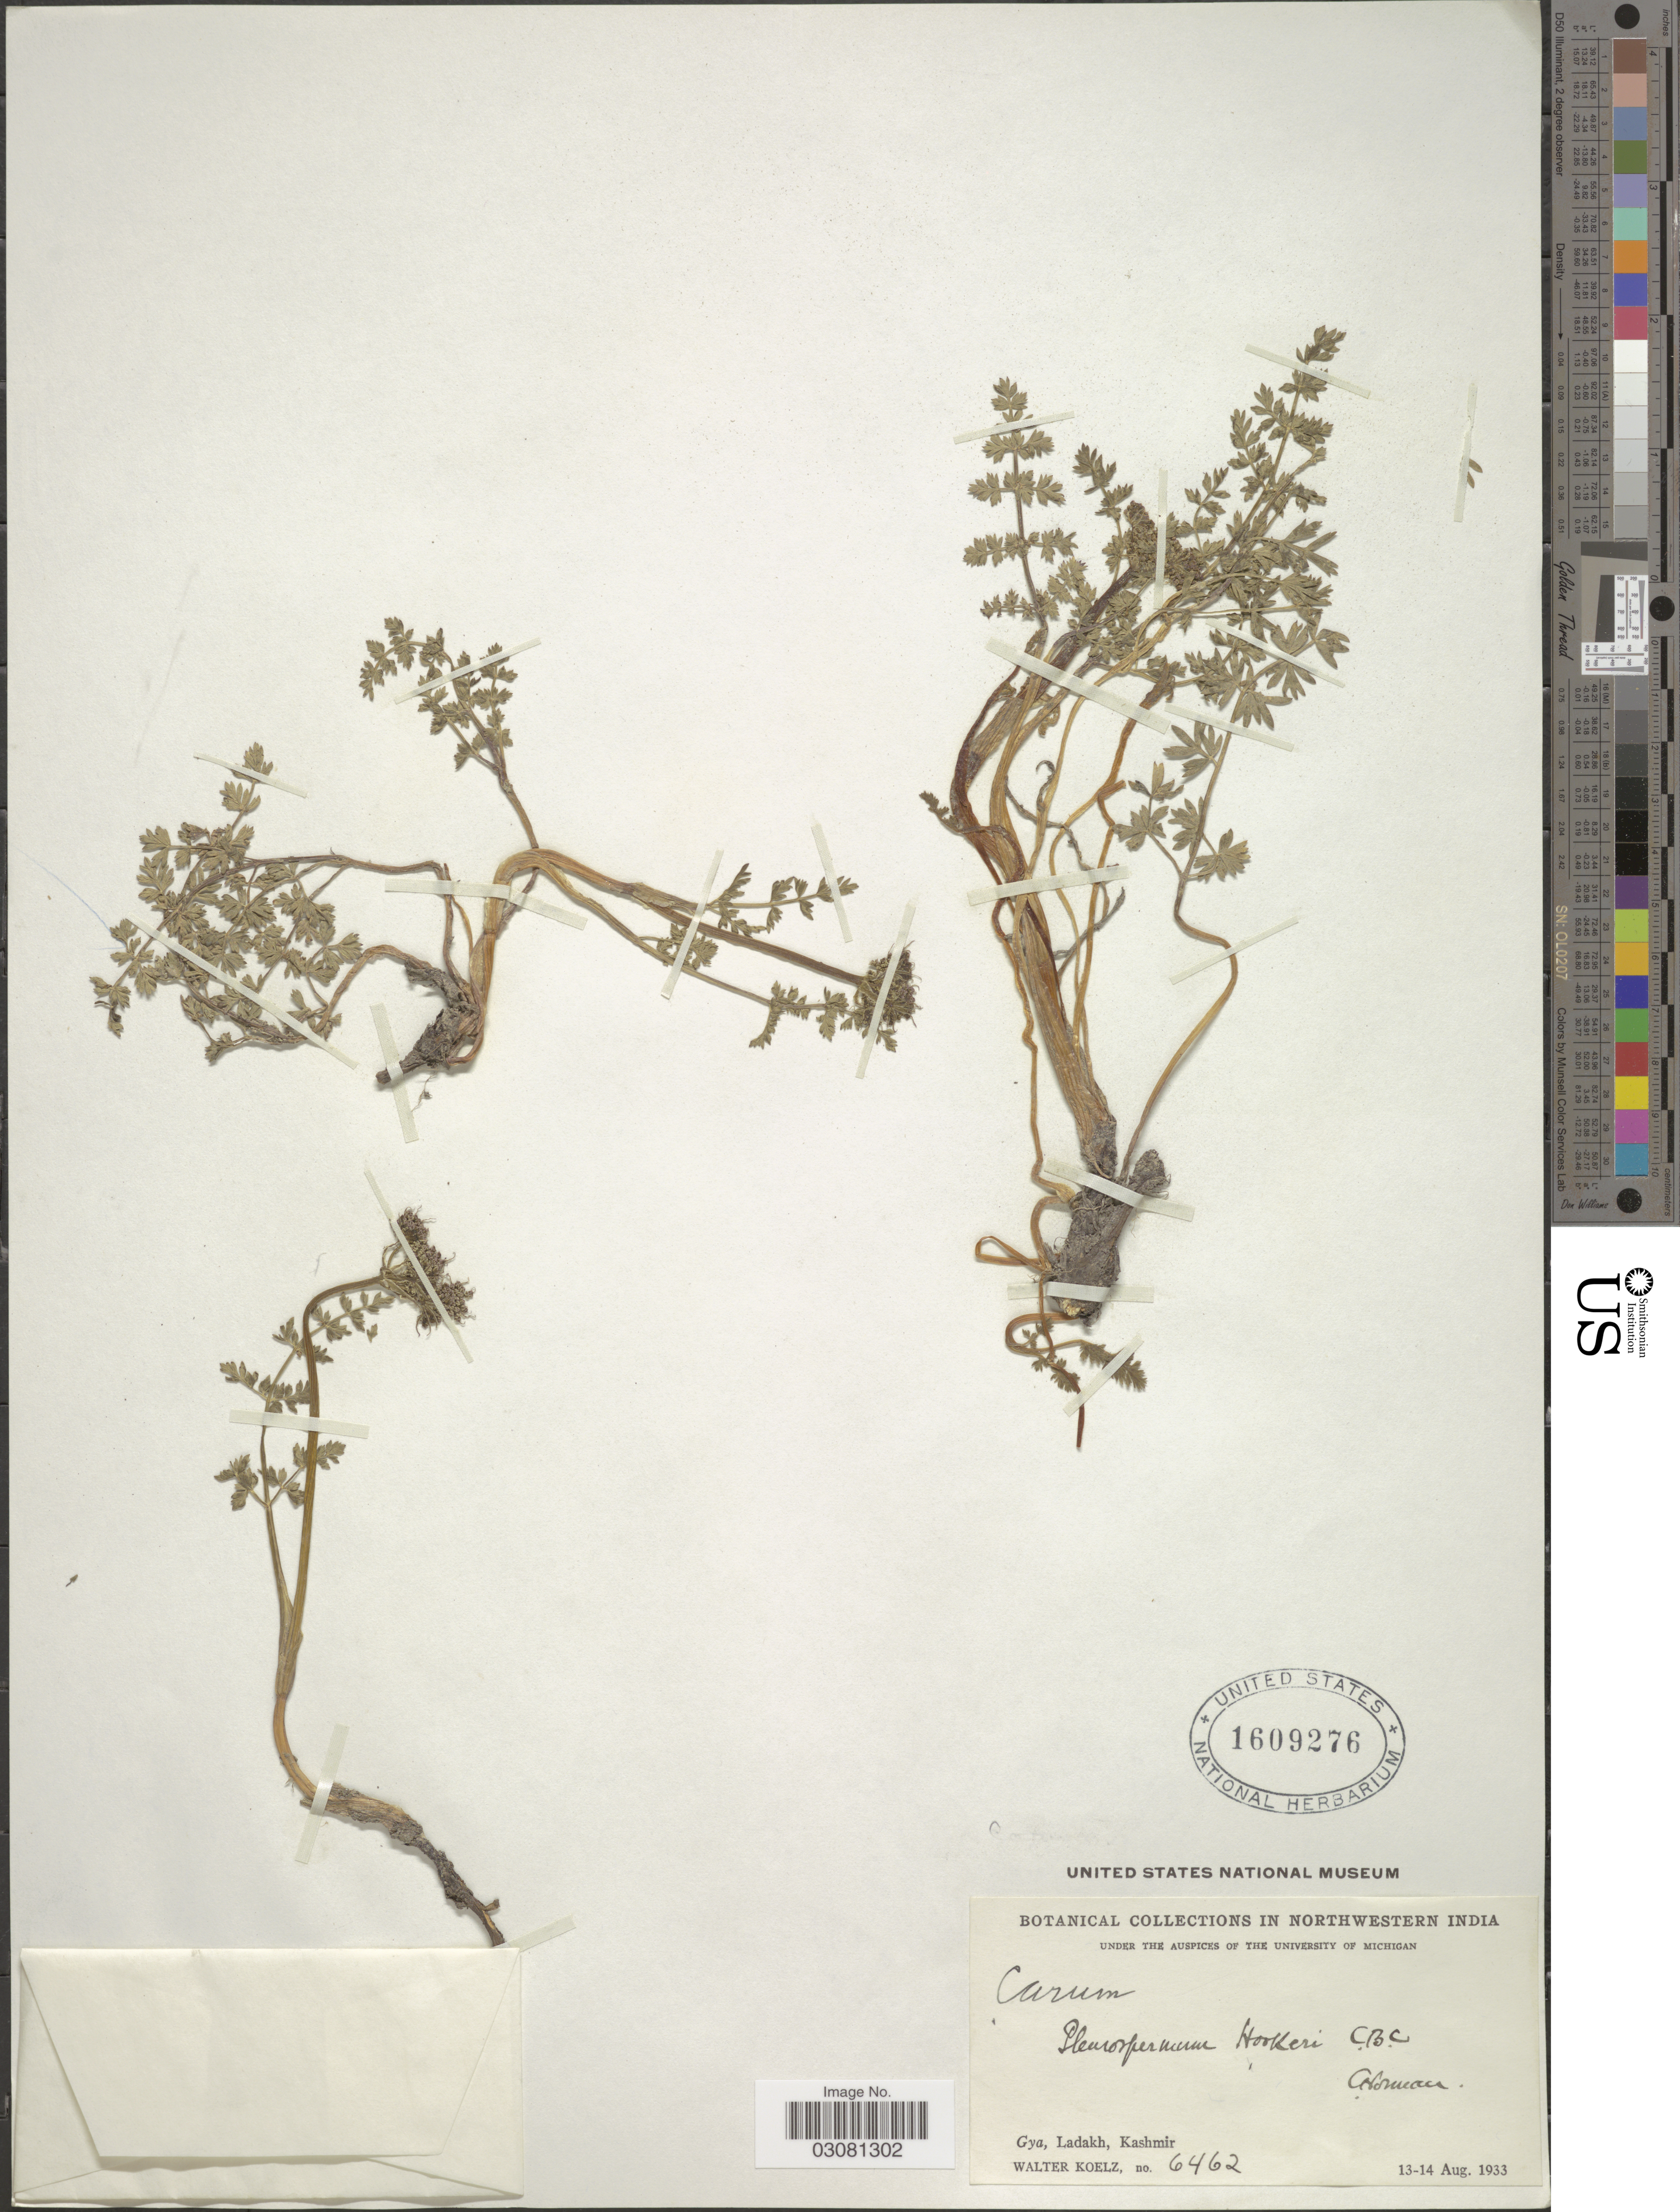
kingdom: Plantae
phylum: Tracheophyta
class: Magnoliopsida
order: Apiales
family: Apiaceae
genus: Pleurospermum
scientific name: Pleurospermum hookeri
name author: C.B. Clarke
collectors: W. N. Koelz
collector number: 6462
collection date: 1933-08-13/1933-08-14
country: India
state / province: Jammu and Kashmir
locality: Northwestern Kashmir. Gya, Ladakh, Kashmir.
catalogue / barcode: US 1609276